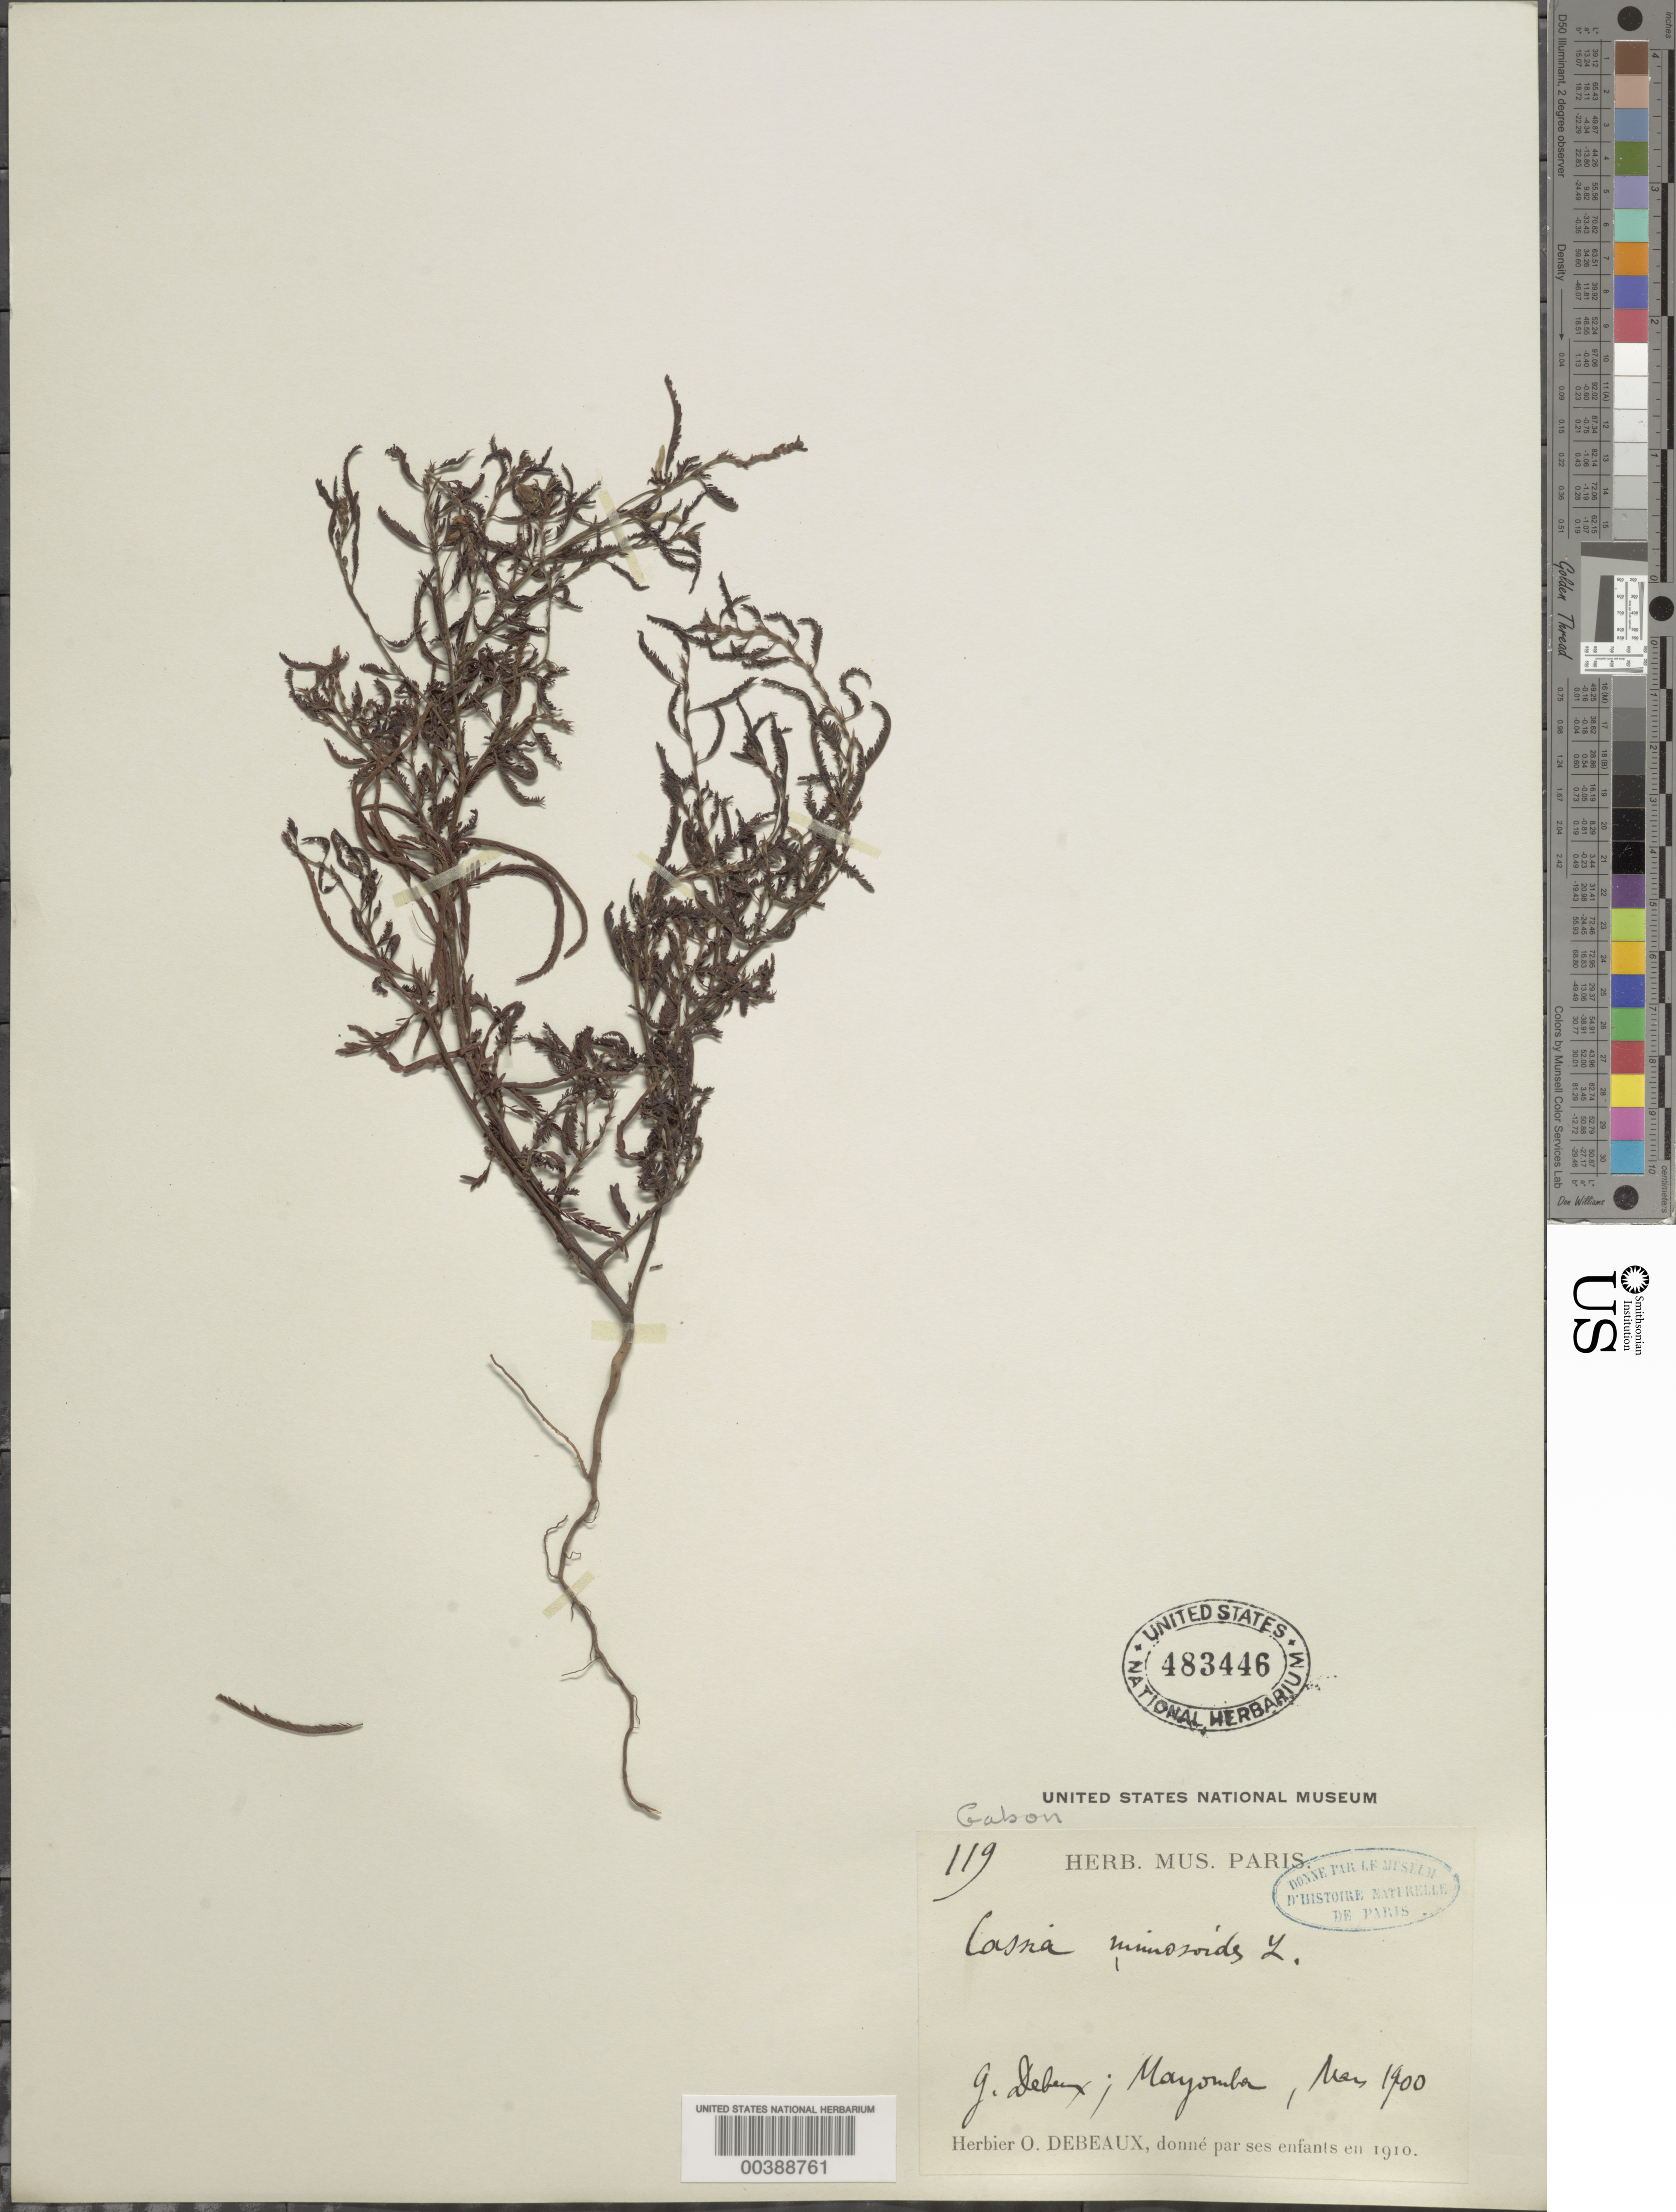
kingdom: Plantae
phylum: Tracheophyta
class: Magnoliopsida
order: Fabales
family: Fabaceae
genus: Chamaecrista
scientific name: Chamaecrista mimosoides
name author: (L.) Greene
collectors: O. Debeaux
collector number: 119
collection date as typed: May 1900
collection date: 1900-05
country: Gabon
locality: Mayoumba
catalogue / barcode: US 483446